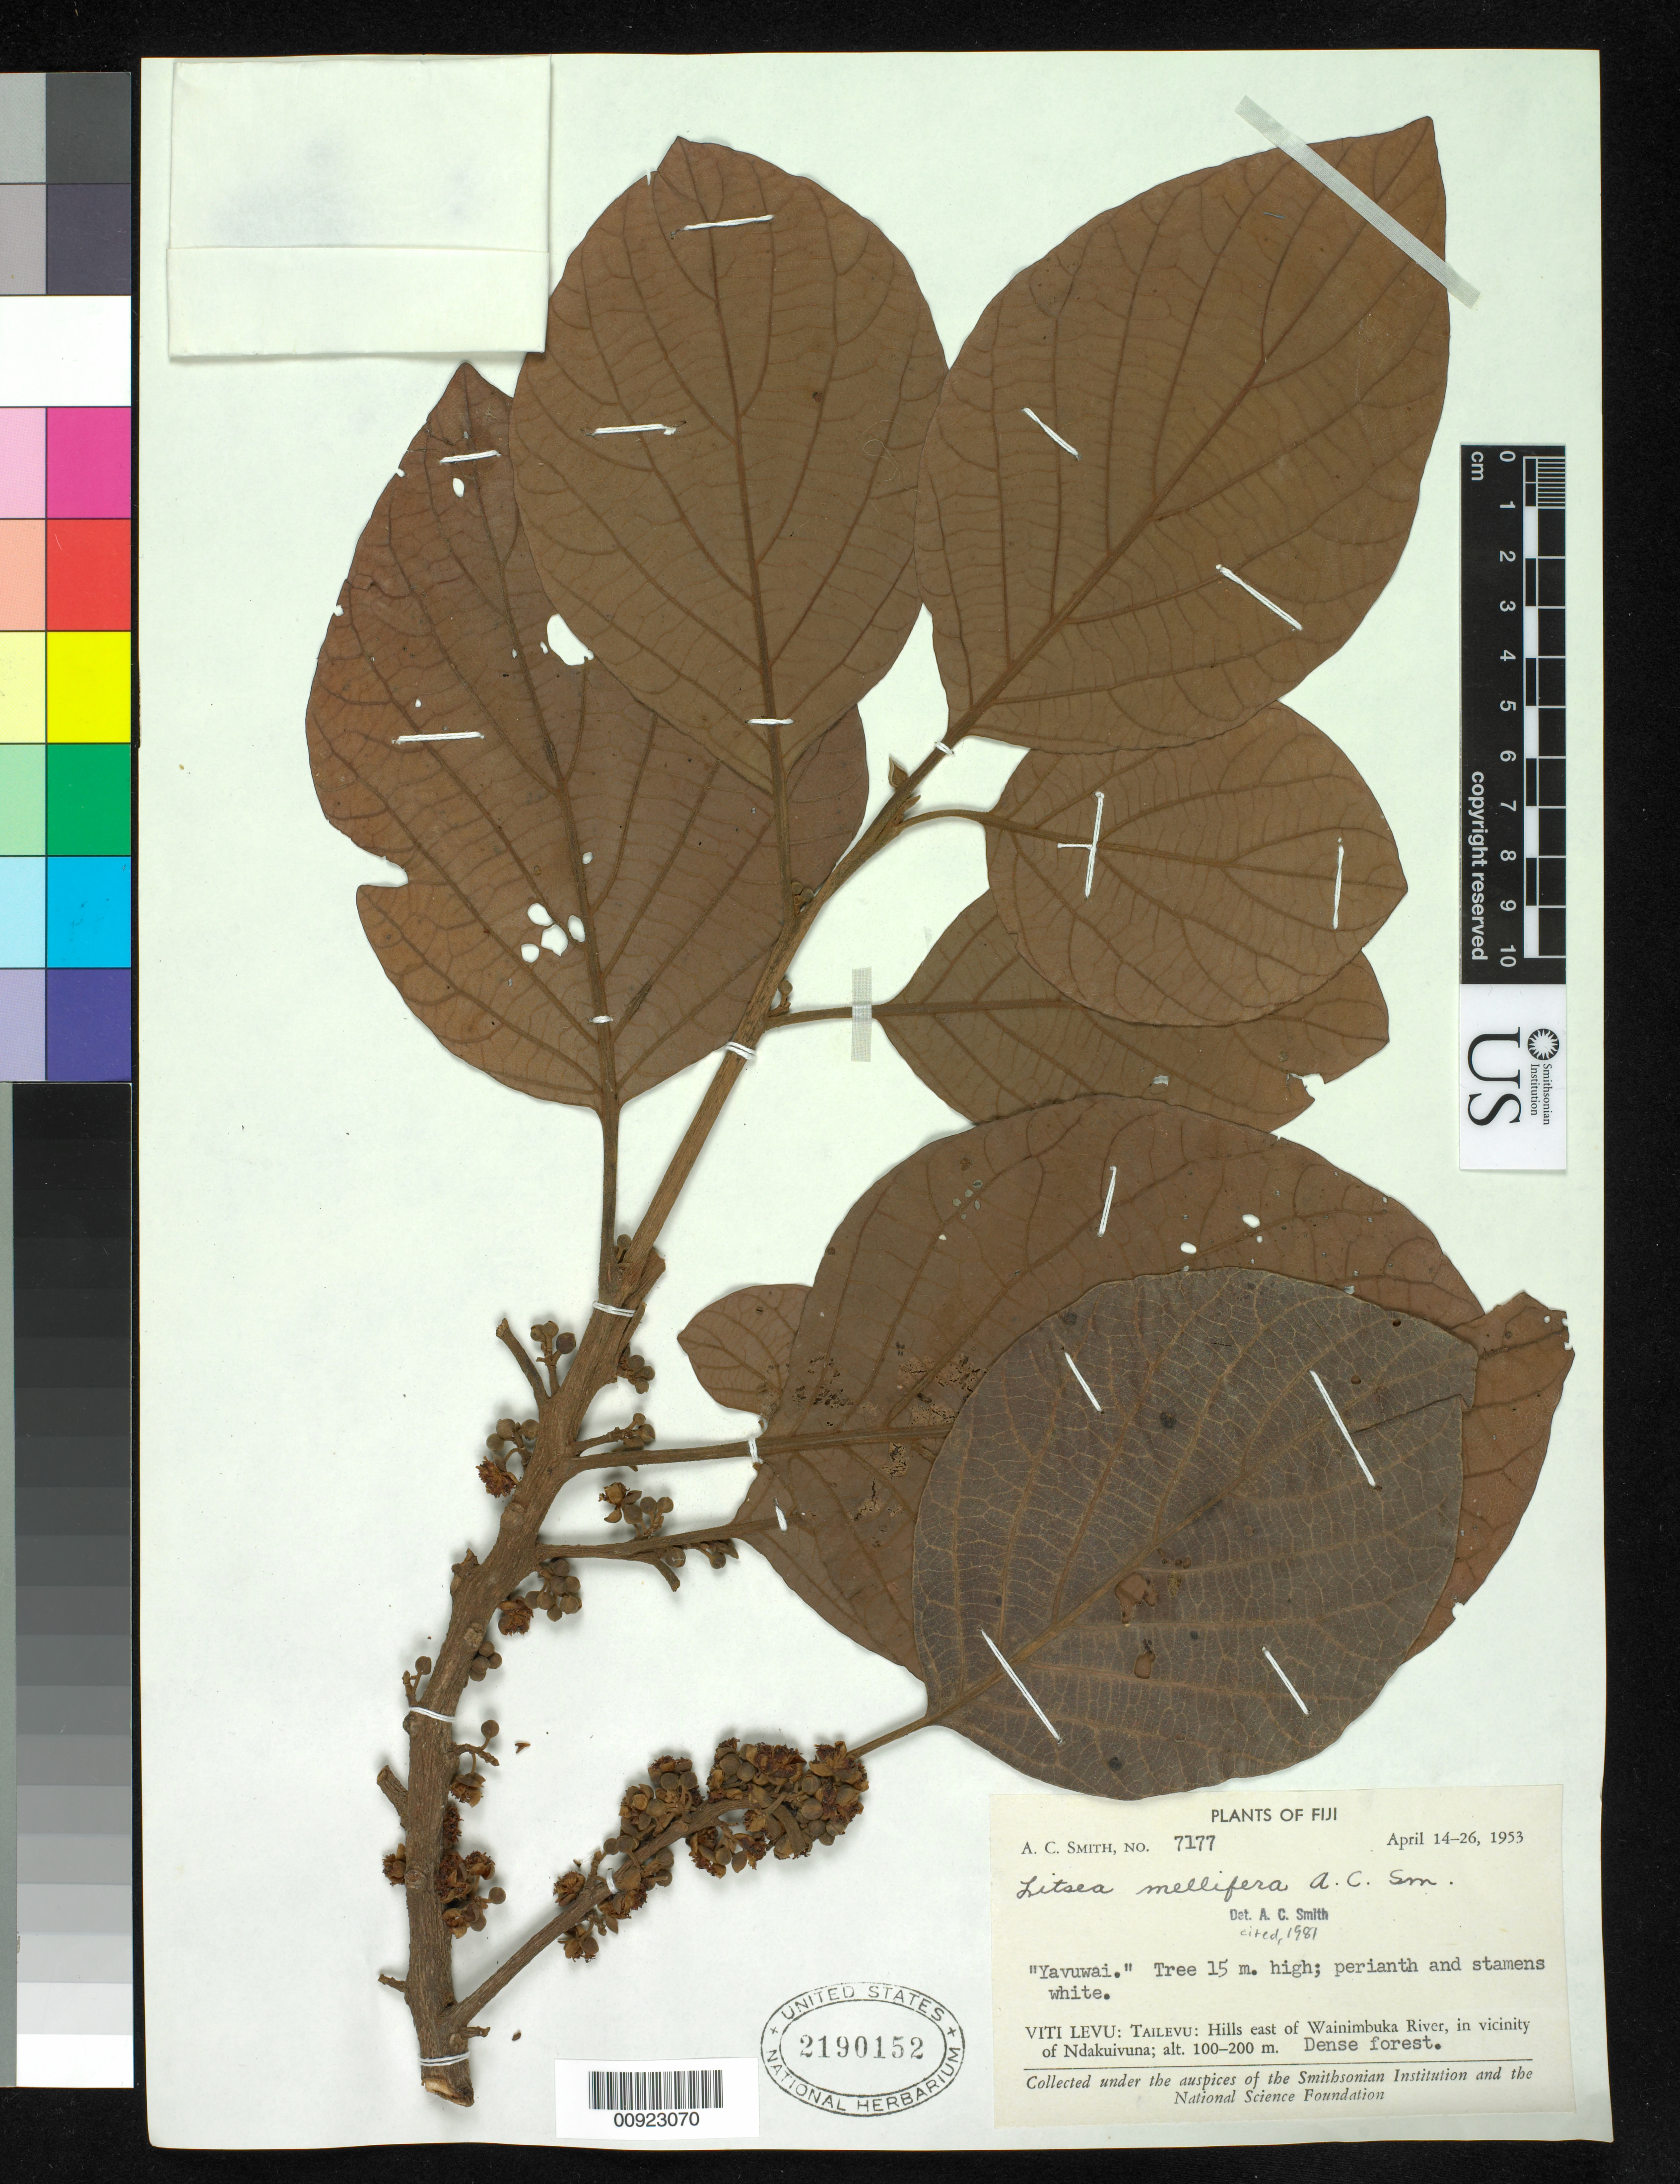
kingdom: Plantae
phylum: Tracheophyta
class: Magnoliopsida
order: Laurales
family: Lauraceae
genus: Litsea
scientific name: Litsea mellifera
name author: A.C. Sm.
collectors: C. A. Smith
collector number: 7177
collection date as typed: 14 Apr 1953 to 26 Apr 1953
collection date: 1953-04-14/1953-04-26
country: Fiji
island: Viti Levu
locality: Tailevu: Hills east of Wainimbuka River, in vicinity of Ndakuivuna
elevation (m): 100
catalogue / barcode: US 2190152